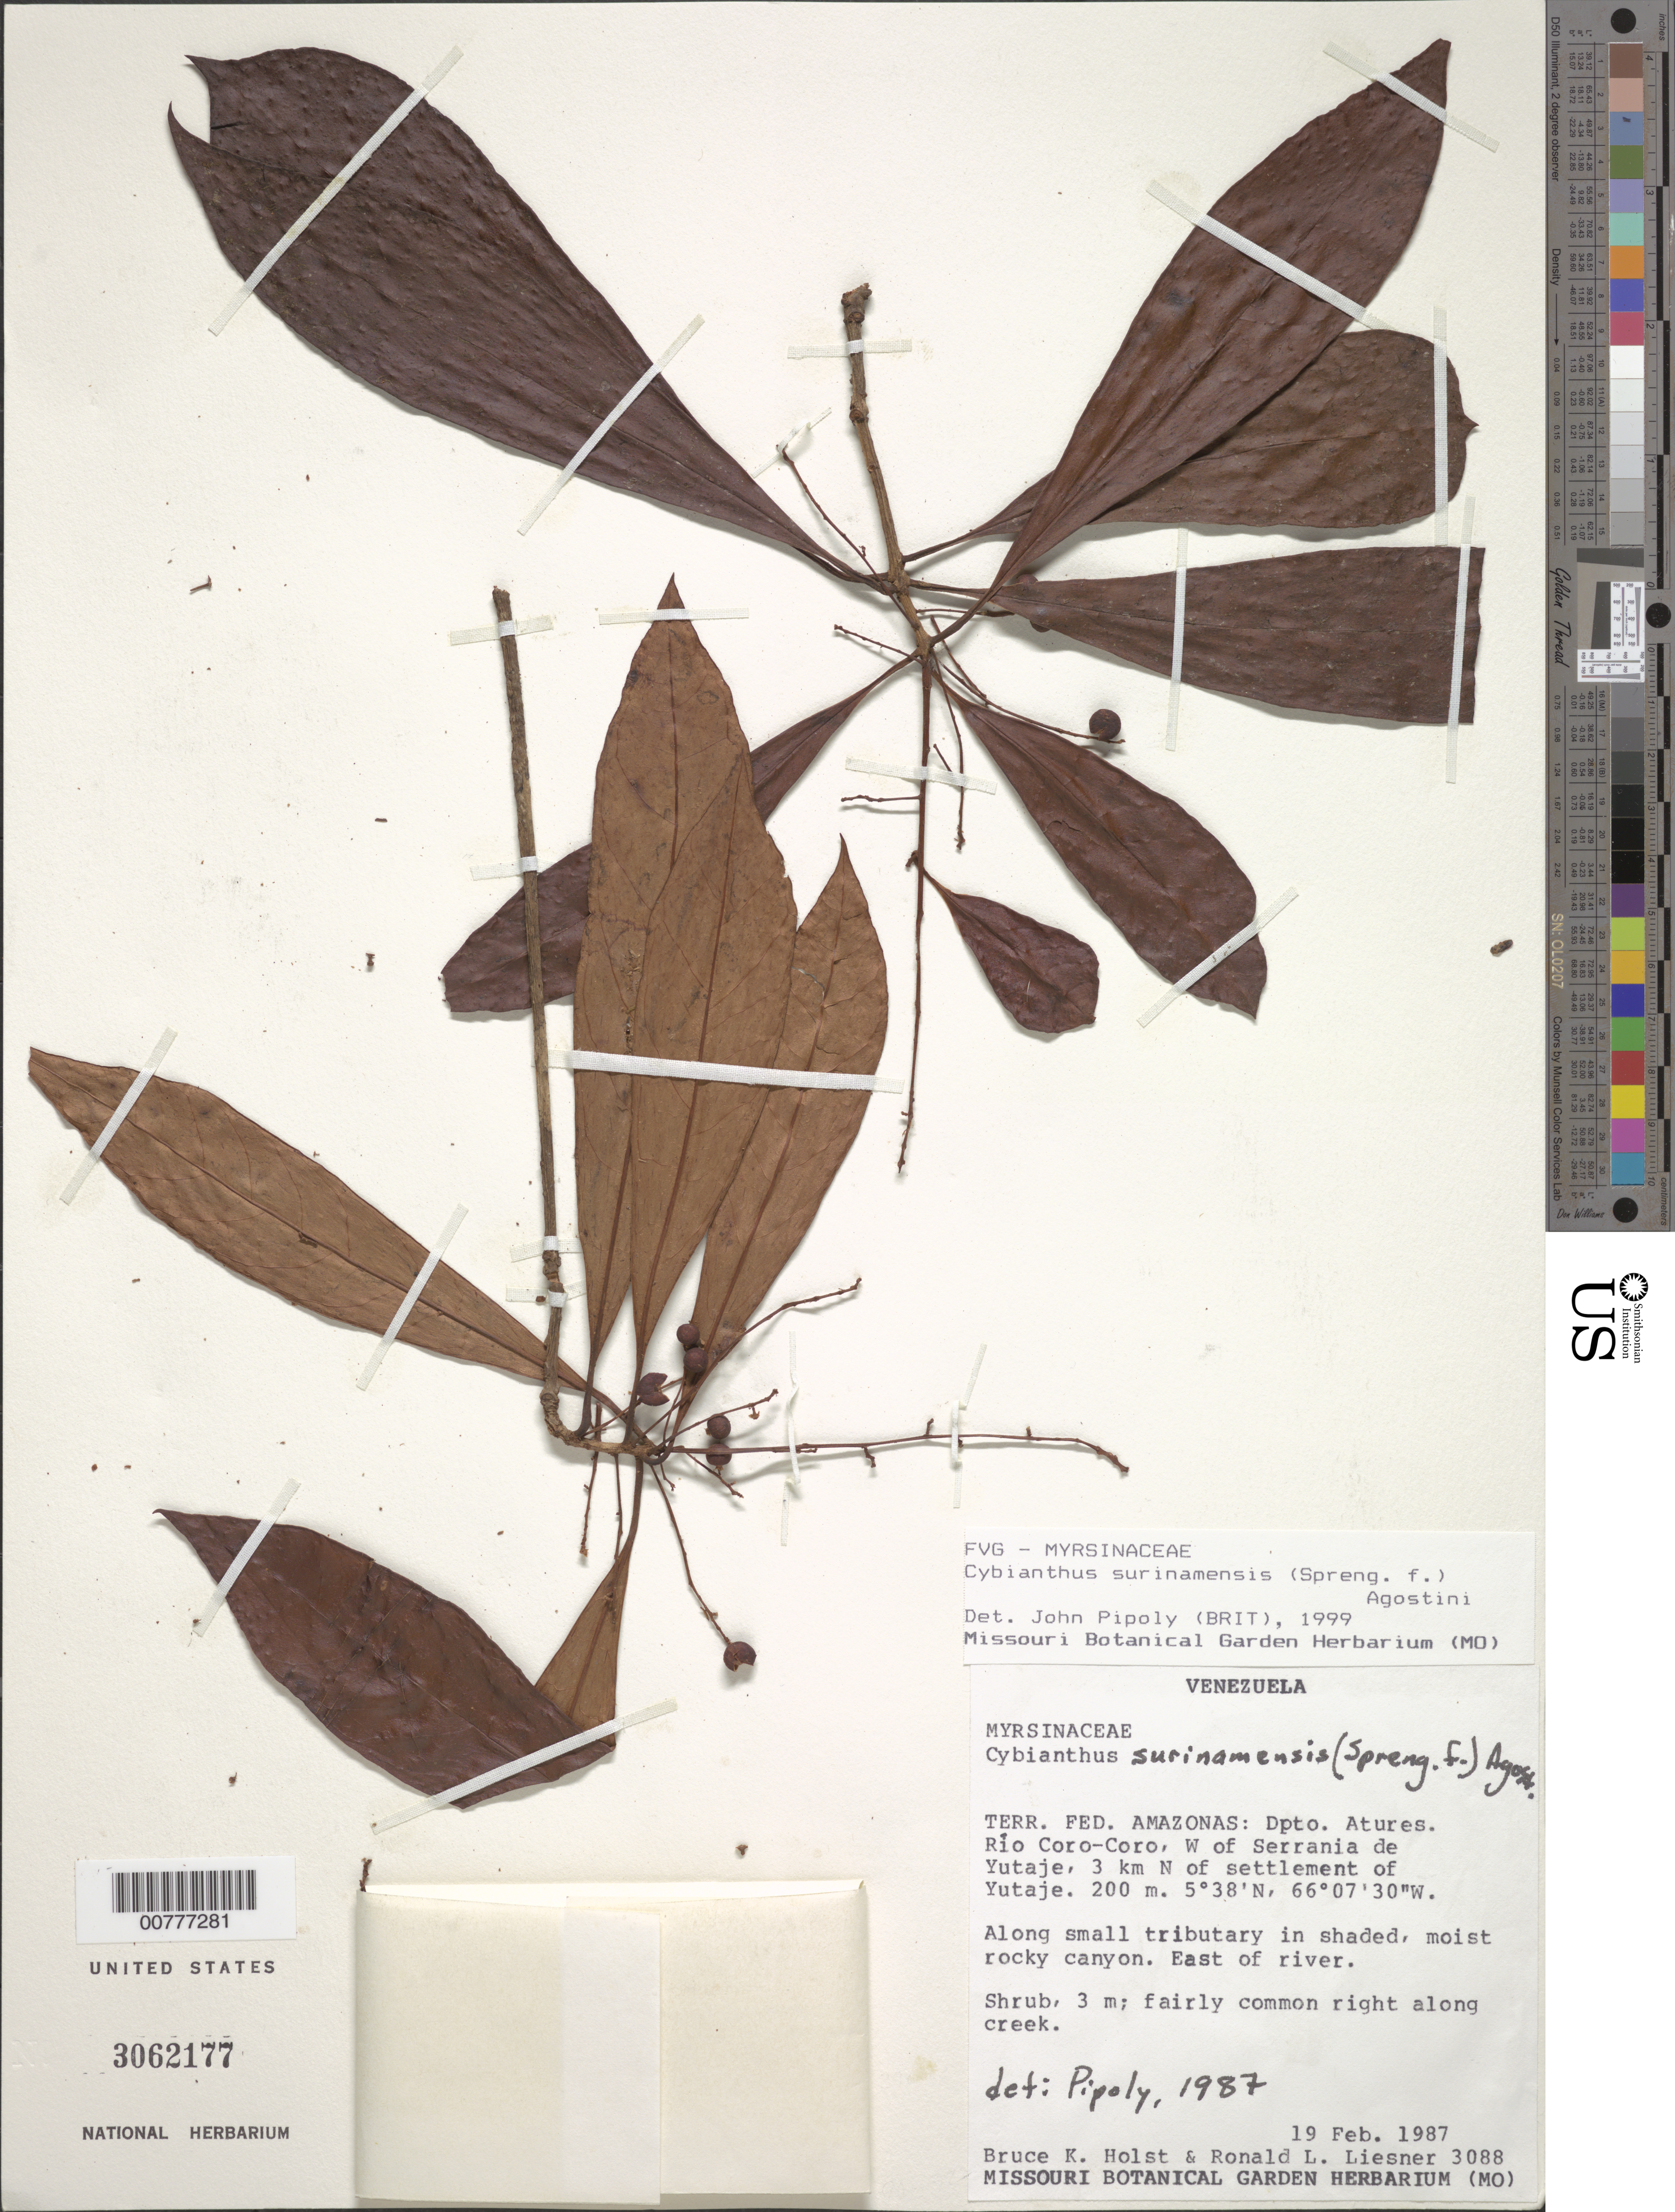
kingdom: Plantae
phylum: Tracheophyta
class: Magnoliopsida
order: Ericales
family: Primulaceae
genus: Cybianthus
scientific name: Cybianthus surinamensis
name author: (Spreng.) G. Agostini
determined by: Pipoly, J. J., III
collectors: B. Holst & R. L. Liesner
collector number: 3088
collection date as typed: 19-Feb-87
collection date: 1987-02-19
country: Venezuela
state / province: Amazonas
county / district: Atures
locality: Río Coro-Coro, W of Serrania de Yutajé, 8 km N of Yutajé settlement, E of river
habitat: Along small tributary in shaded, moist rocky canyan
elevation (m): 200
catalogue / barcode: US 3062177